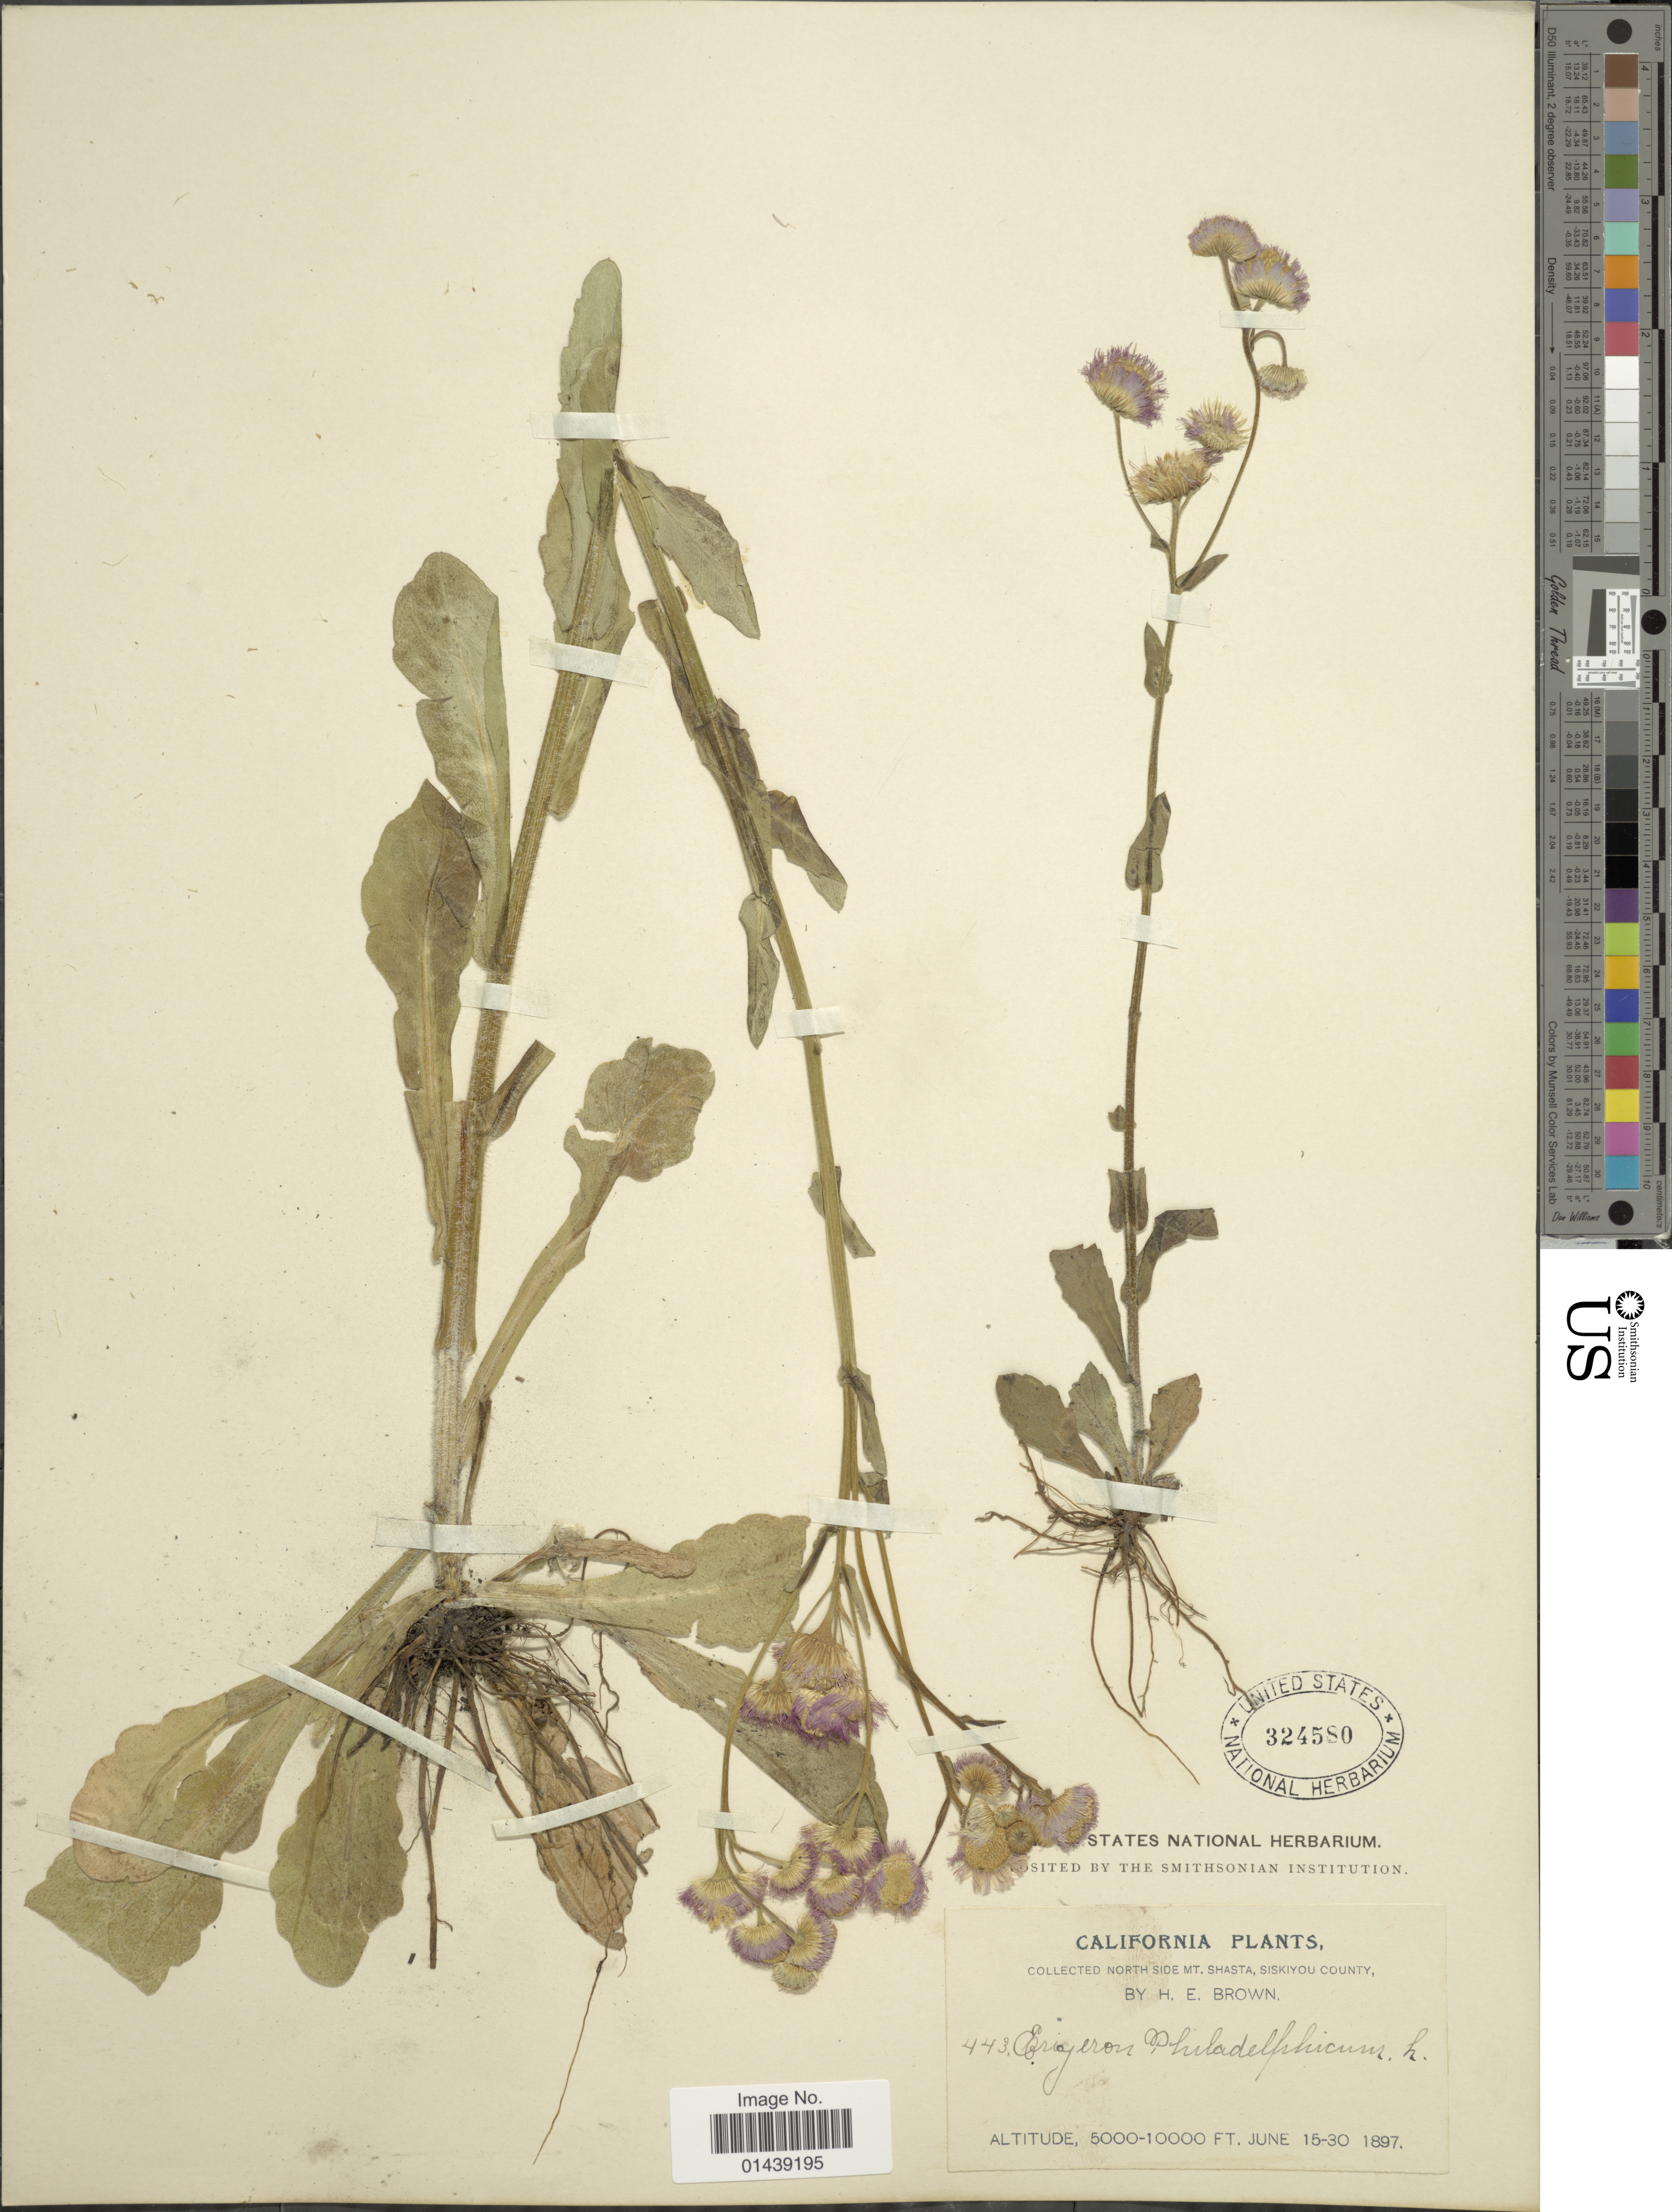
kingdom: Plantae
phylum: Tracheophyta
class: Magnoliopsida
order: Asterales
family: Asteraceae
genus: Erigeron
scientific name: Erigeron philadelphicus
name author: L.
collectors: H. E. Brown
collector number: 443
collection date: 1897-06-15/1897-06-30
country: United States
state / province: California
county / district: Siskiyou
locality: North side Mt. Shasta, Siskiyou County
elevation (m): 1524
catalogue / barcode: US 324580